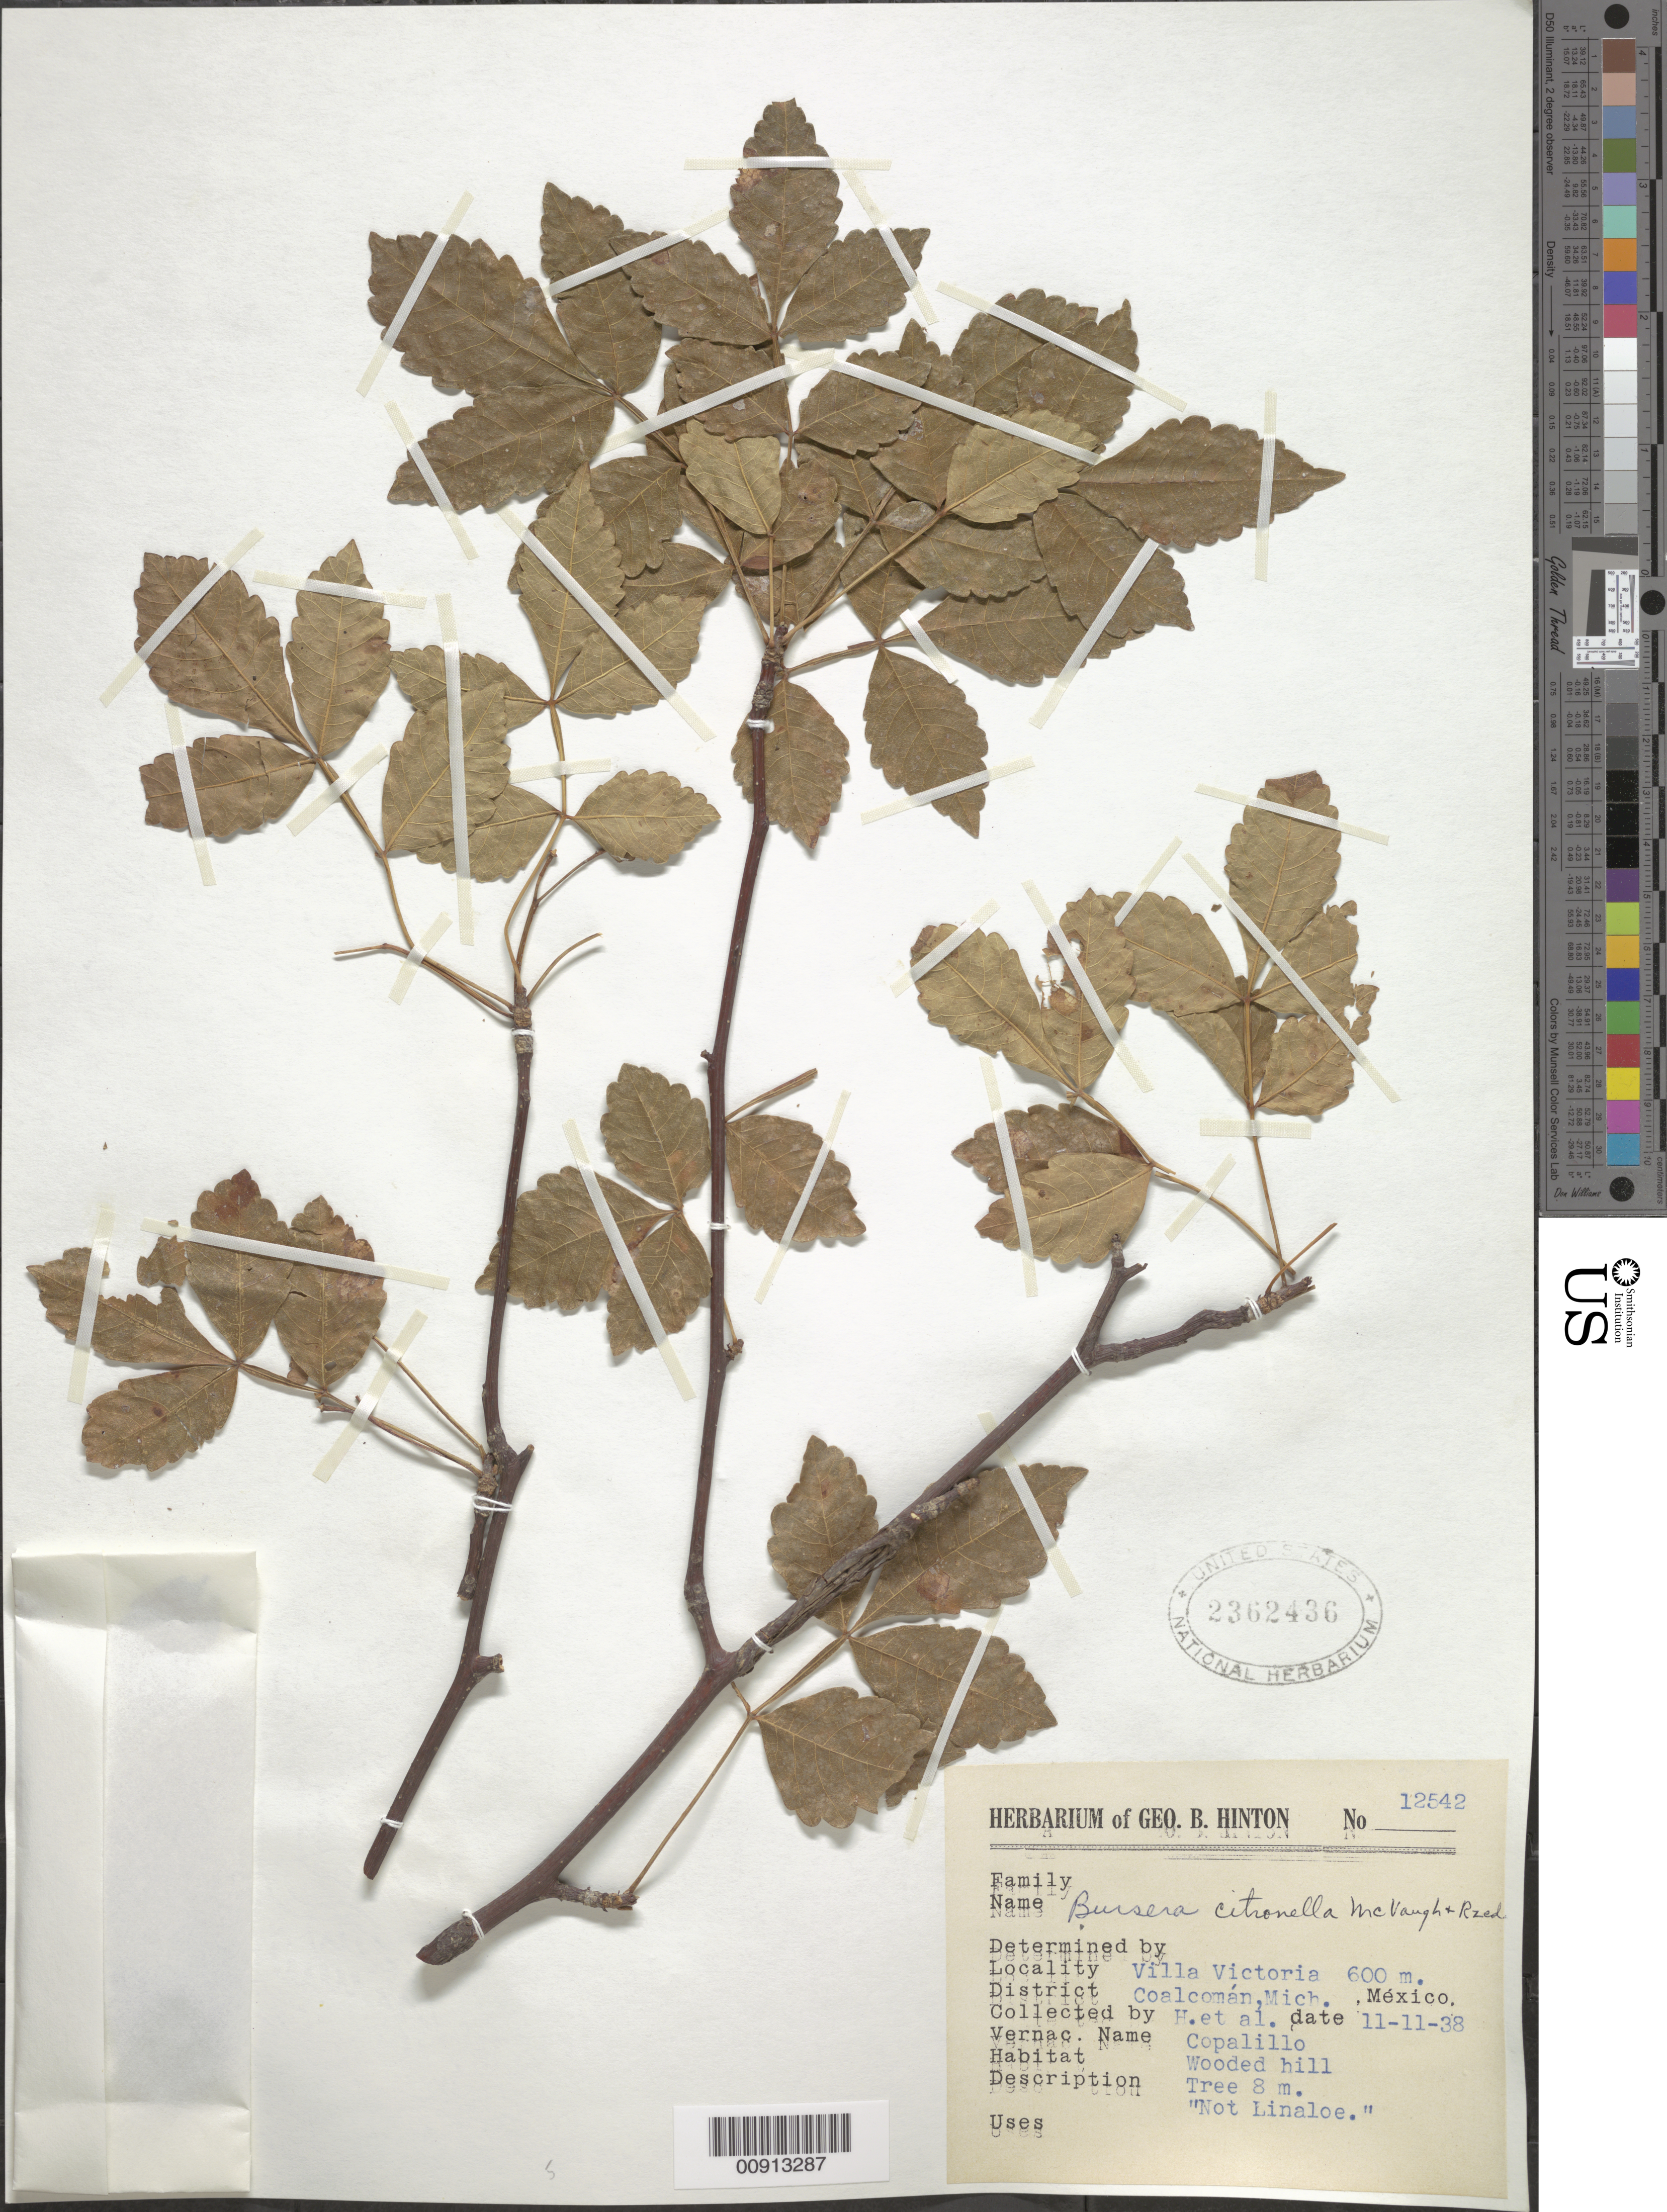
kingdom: Plantae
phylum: Tracheophyta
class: Magnoliopsida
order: Sapindales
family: Burseraceae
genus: Bursera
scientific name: Bursera citronella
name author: McVaugh & Rzed.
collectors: G. B. Hinton & et al.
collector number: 12542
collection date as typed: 11 Nov 1938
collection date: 1938-11-11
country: Mexico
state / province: Michoacán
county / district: Coalcomán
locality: Villa Victoria, District Coalcomán, Michoacán.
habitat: Wooded hill.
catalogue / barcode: US 2362436